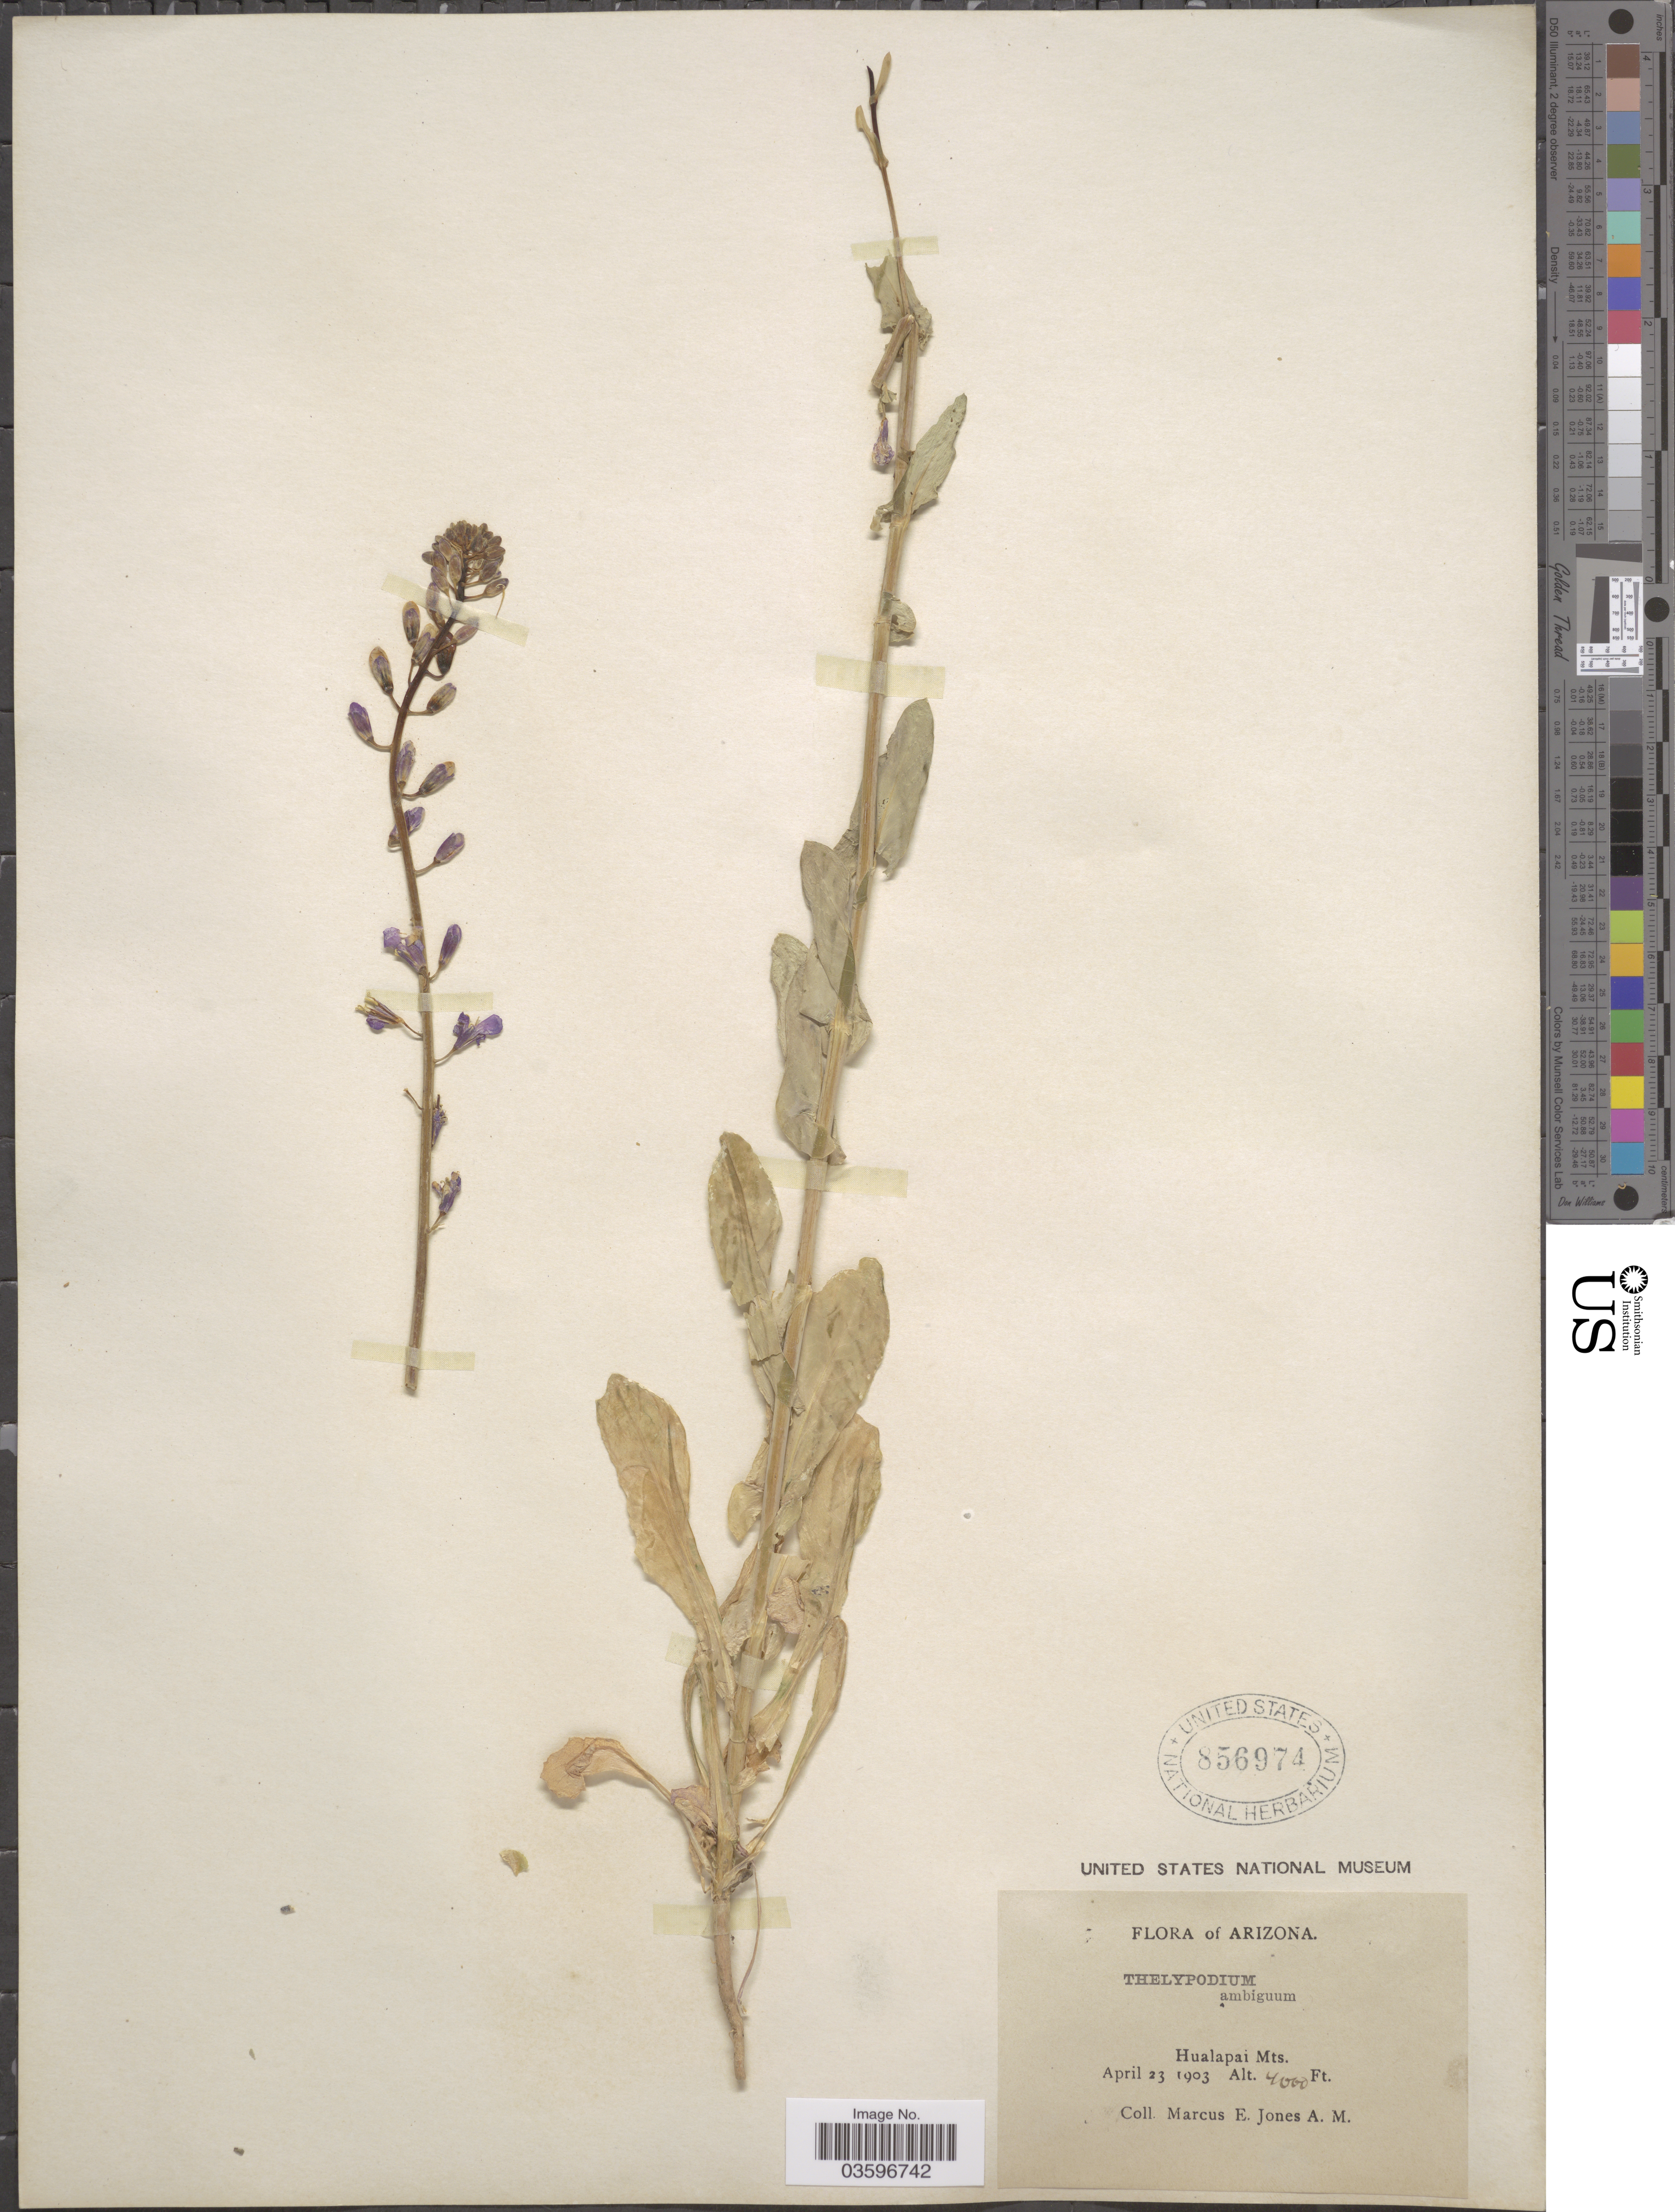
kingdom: Plantae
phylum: Tracheophyta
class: Magnoliopsida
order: Brassicales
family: Brassicaceae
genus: Thelypodiopsis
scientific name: Thelypodiopsis ambigua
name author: (S. Watson) Al-Shehbaz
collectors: M. E. Jones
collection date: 1903-04-23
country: United States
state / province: Arizona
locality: Hualapai Mts.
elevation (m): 1219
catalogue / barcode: US 856974